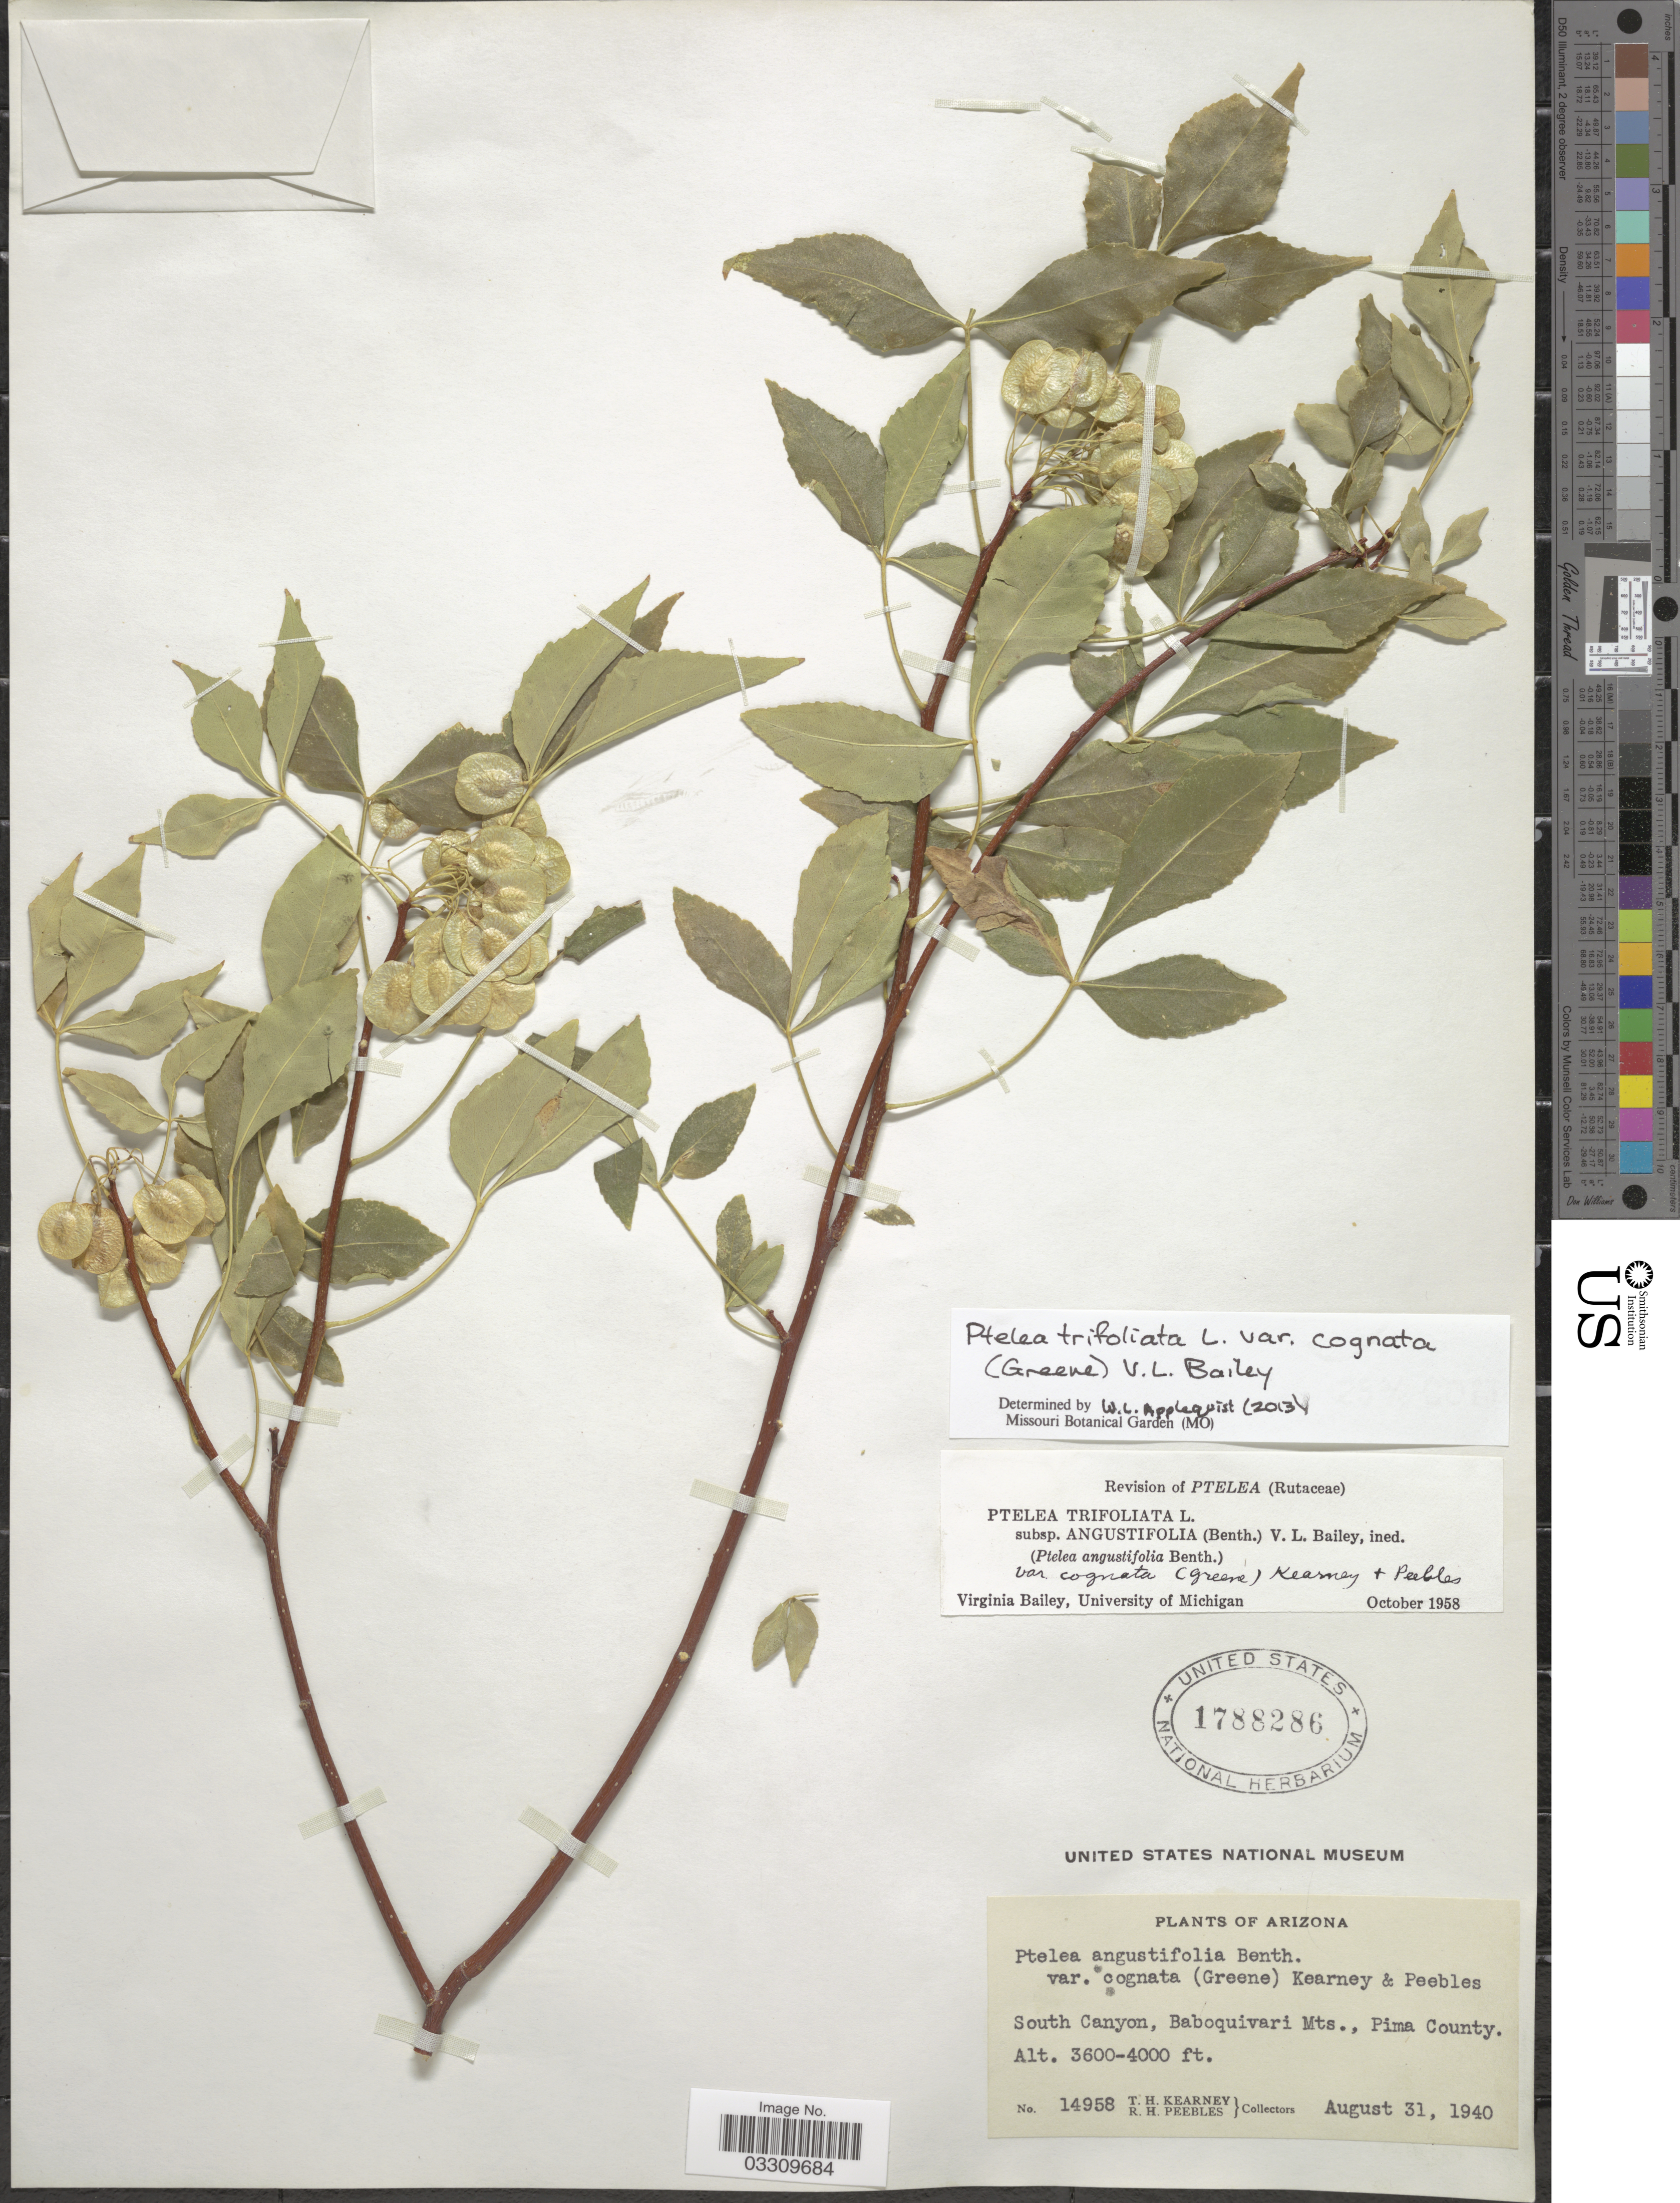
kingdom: Plantae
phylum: Tracheophyta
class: Magnoliopsida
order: Sapindales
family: Rutaceae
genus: Ptelea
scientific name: Ptelea trifoliata var. cognata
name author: (Greene) V. L. Bailey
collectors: T. H. Kearney & R. H. Peebles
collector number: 14958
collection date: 1940-08-31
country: United States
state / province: Arizona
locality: South Canyon, Baboquivari Mts., Pima County.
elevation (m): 1097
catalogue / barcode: US 1788286